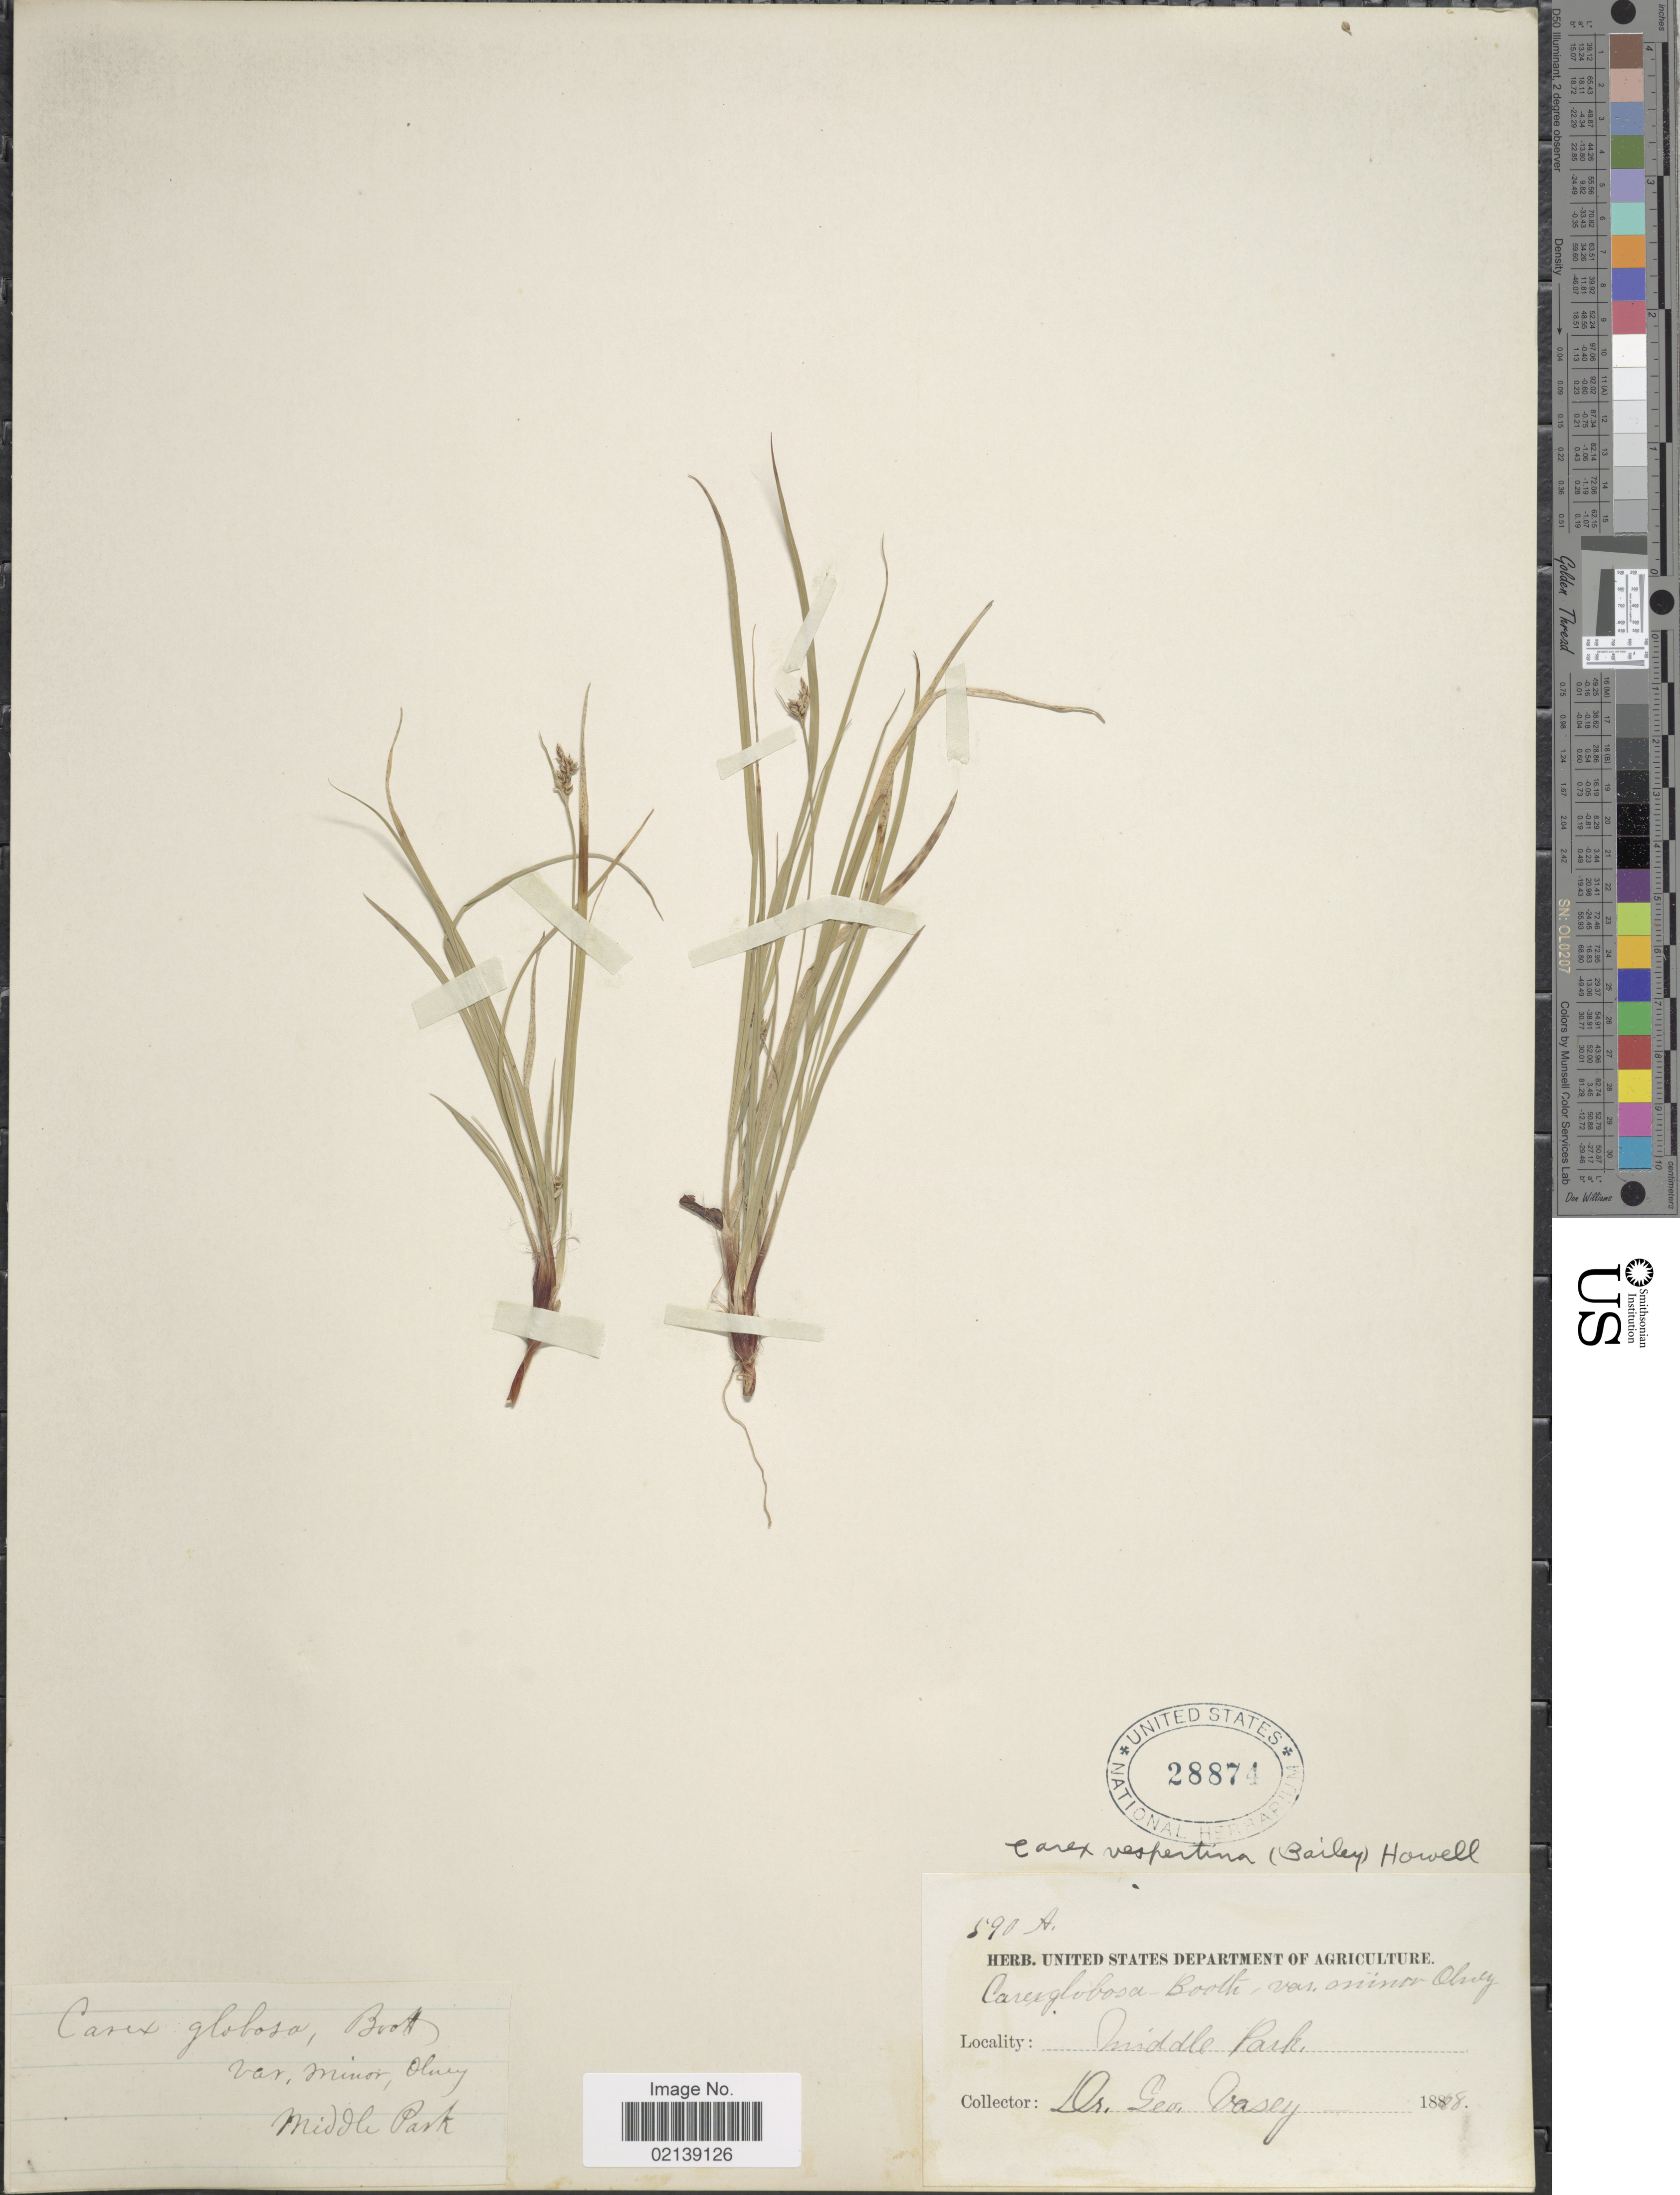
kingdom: Plantae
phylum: Tracheophyta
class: Liliopsida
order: Poales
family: Cyperaceae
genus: Carex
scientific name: Carex rossii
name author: Boott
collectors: G. Vasey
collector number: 590A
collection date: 1868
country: United States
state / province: Colorado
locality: Middle Park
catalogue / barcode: US 28874